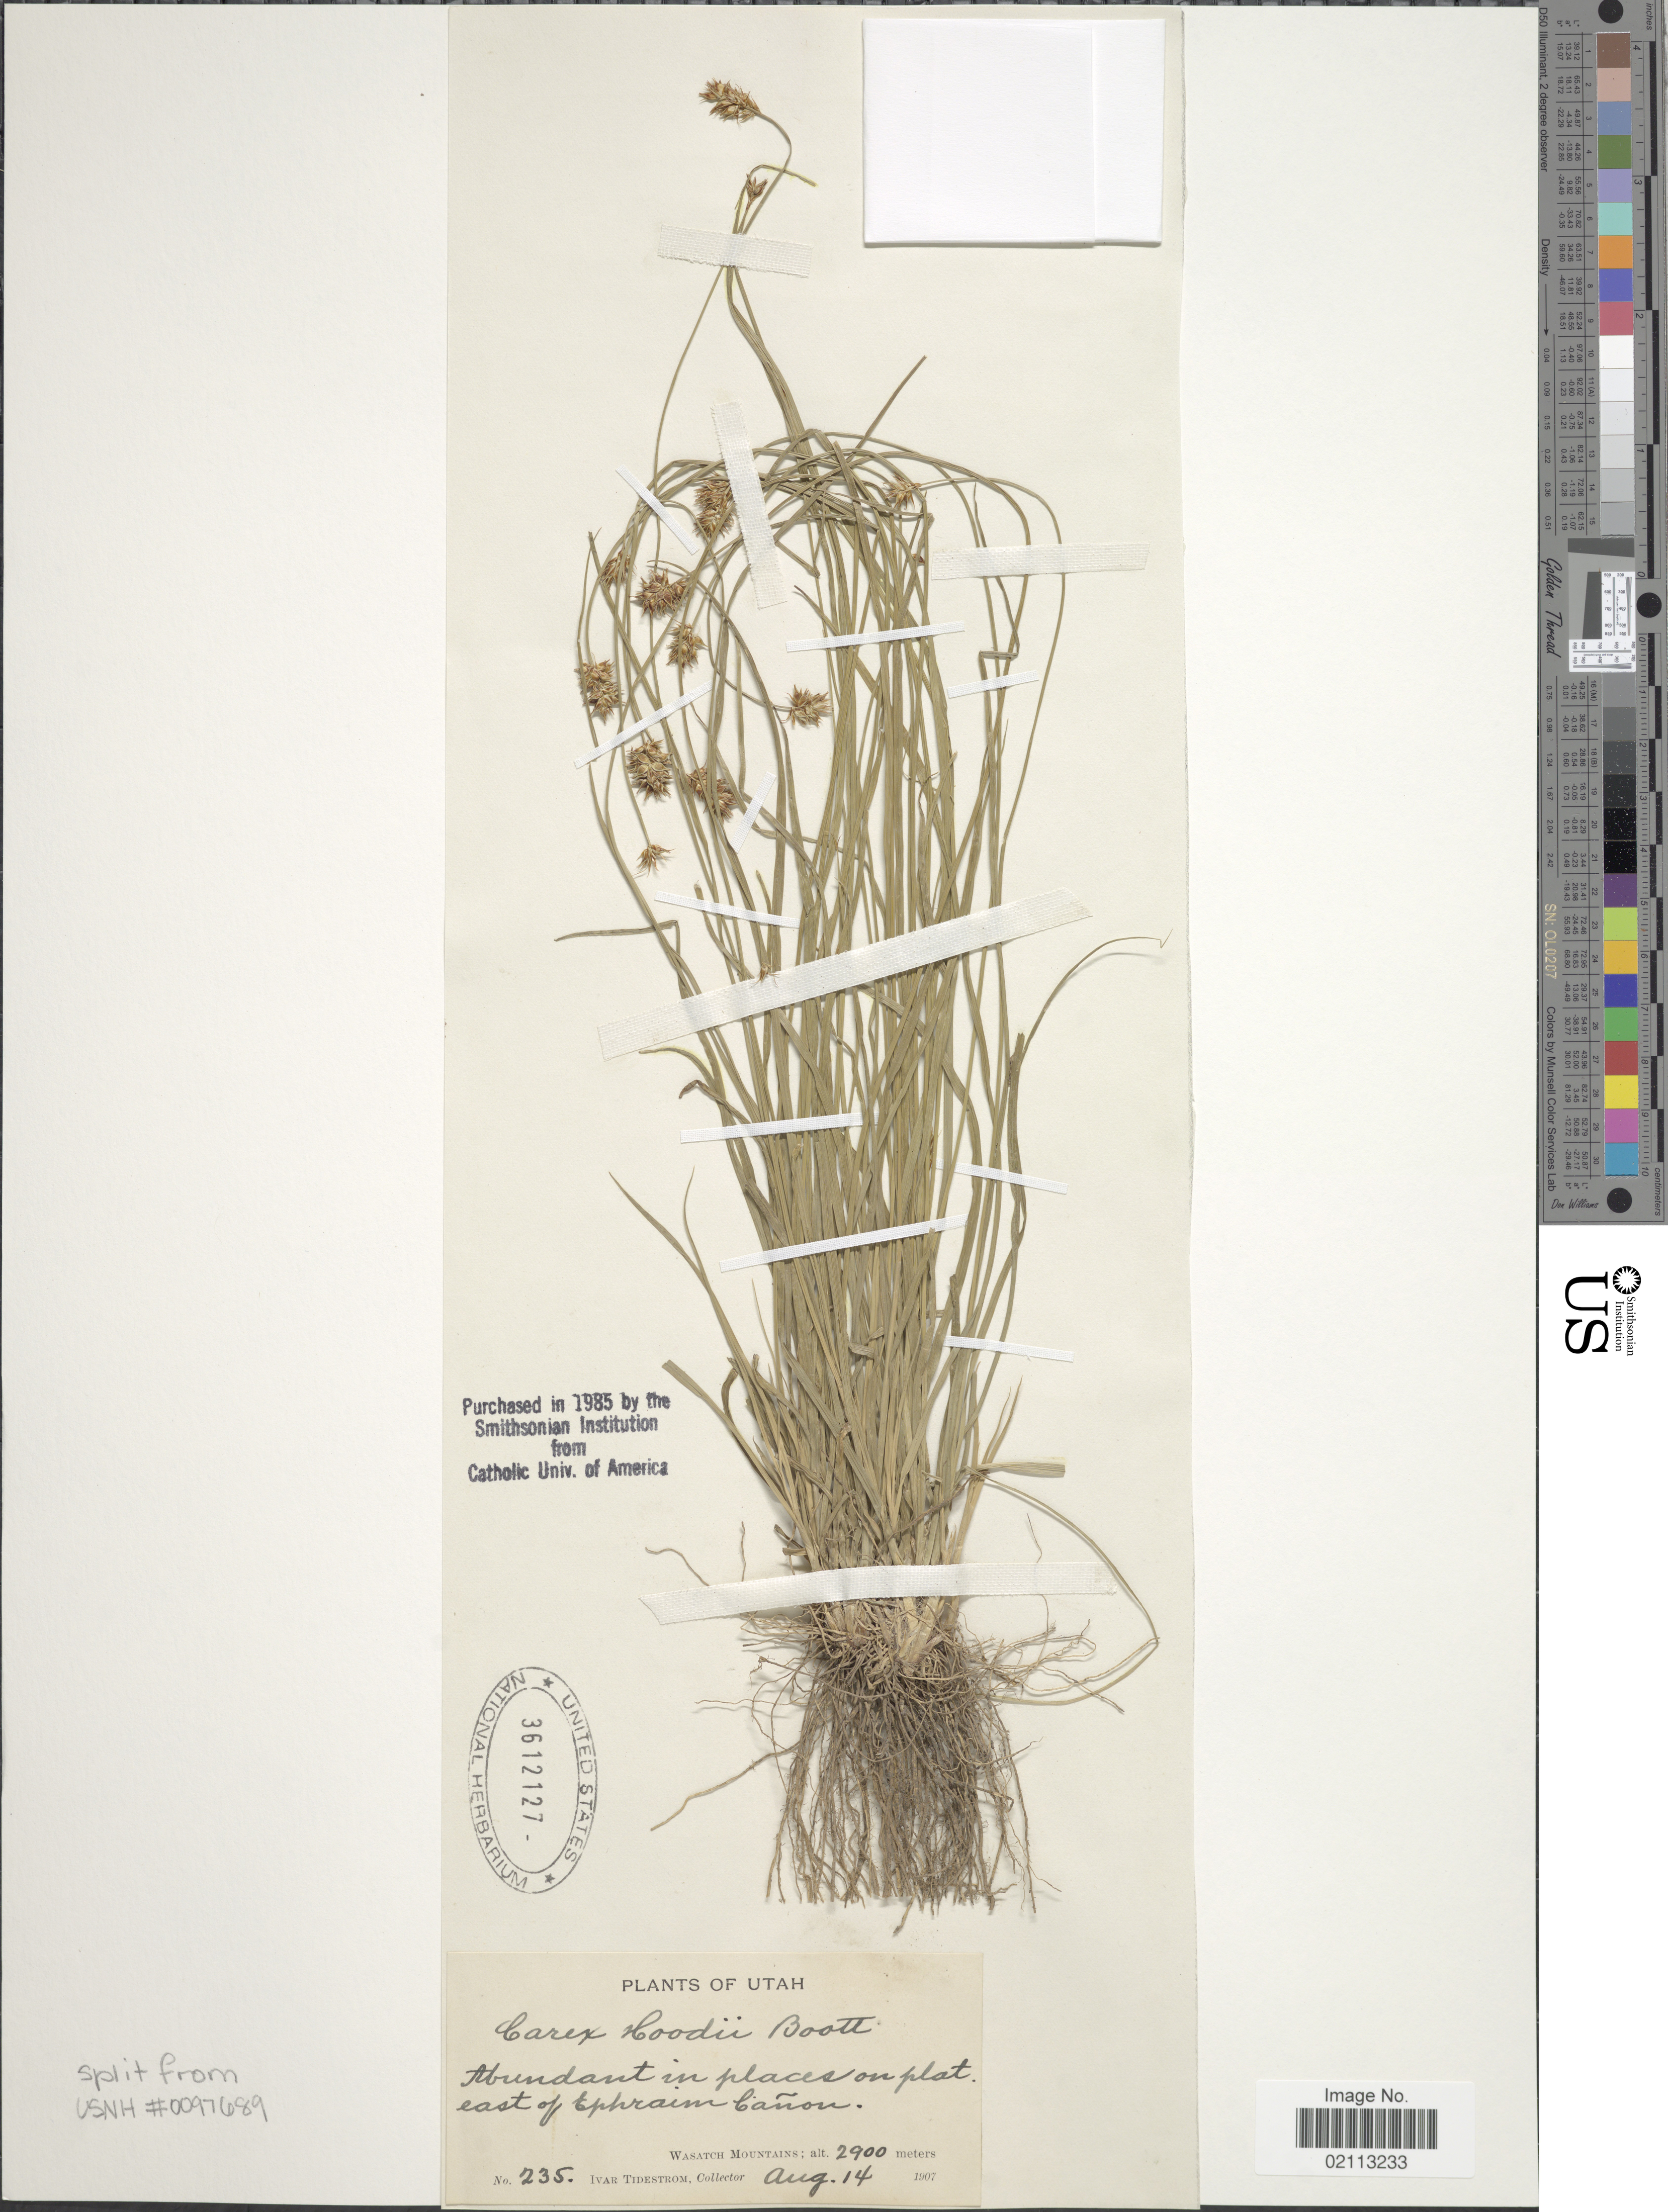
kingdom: Plantae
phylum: Tracheophyta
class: Liliopsida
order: Poales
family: Cyperaceae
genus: Carex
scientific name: Carex hoodii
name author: Boott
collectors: I. F. Tidestrom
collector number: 235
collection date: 1907-08-14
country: United States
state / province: Utah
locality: East of Ephraim Canon. Wasatch Mountains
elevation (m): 2900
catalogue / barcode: US 3612127